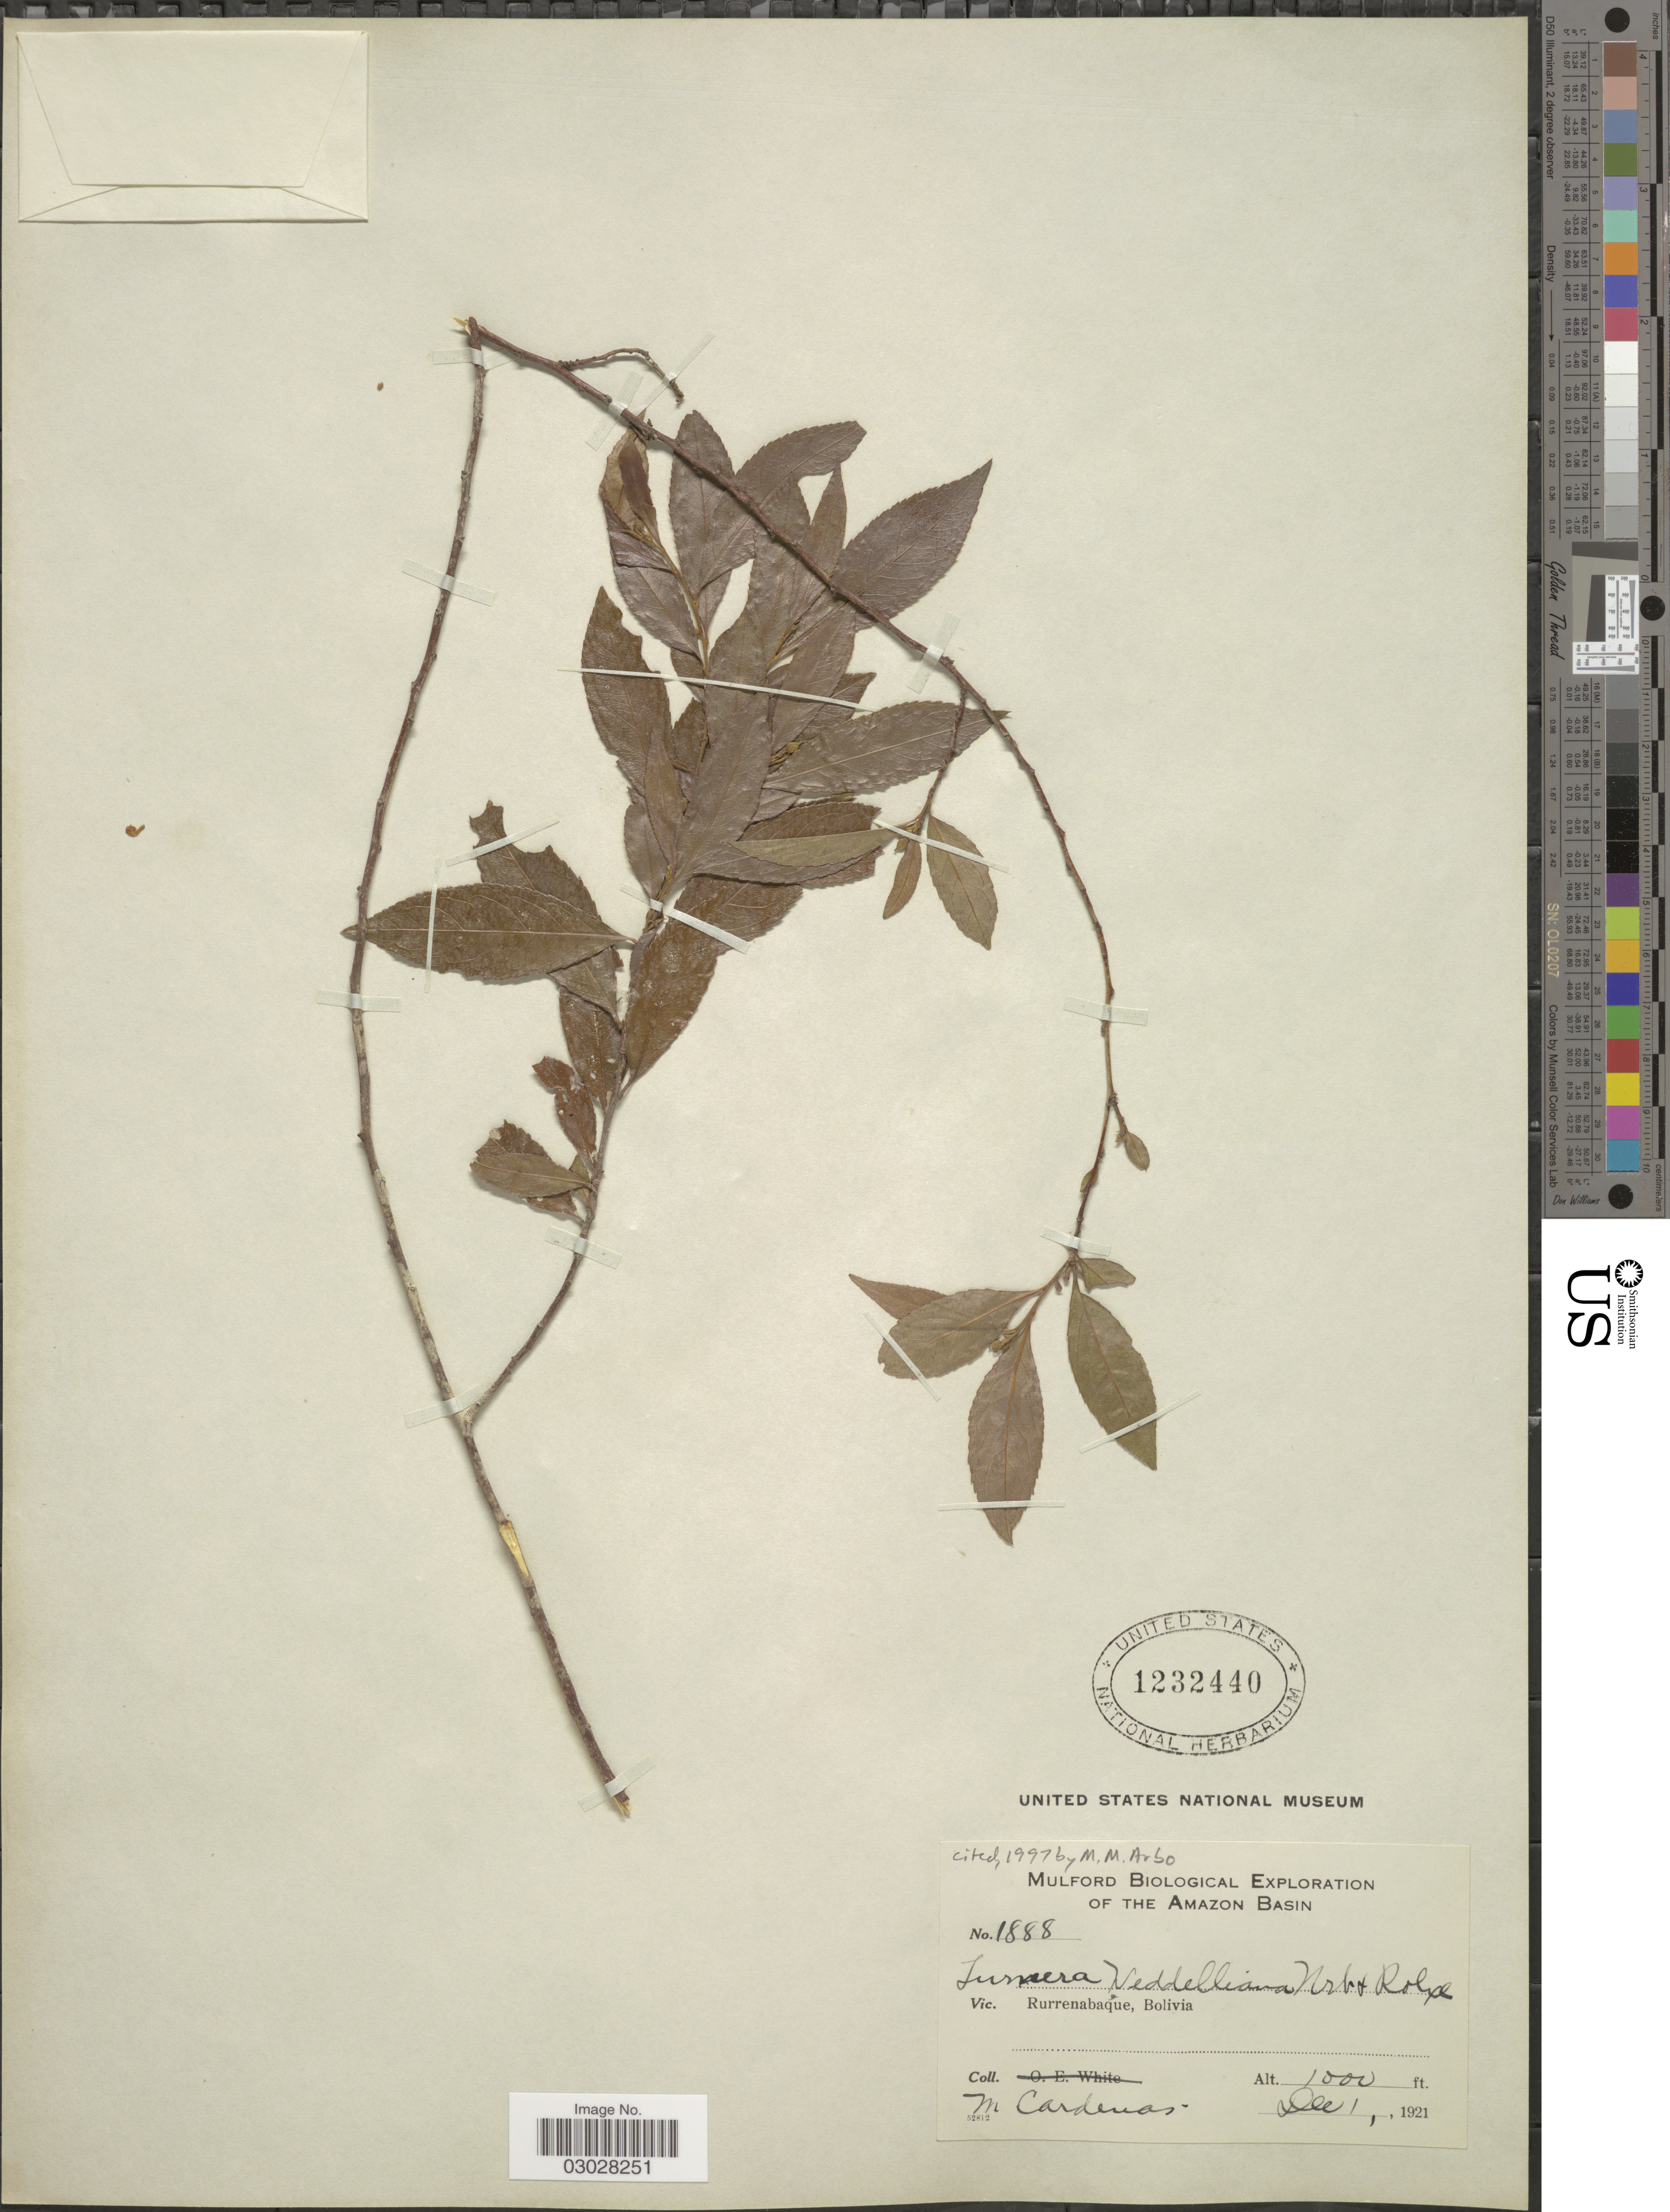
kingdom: Plantae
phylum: Tracheophyta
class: Magnoliopsida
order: Malpighiales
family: Turneraceae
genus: Turnera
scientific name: Turnera weddelliana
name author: Urb. & Rolfe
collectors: M. Cárdenas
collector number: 1888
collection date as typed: Dec. 1, 1921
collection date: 1921-12-01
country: Bolivia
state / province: Beni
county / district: José Ballivián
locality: Rurrenabaque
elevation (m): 305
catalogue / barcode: US 1232440